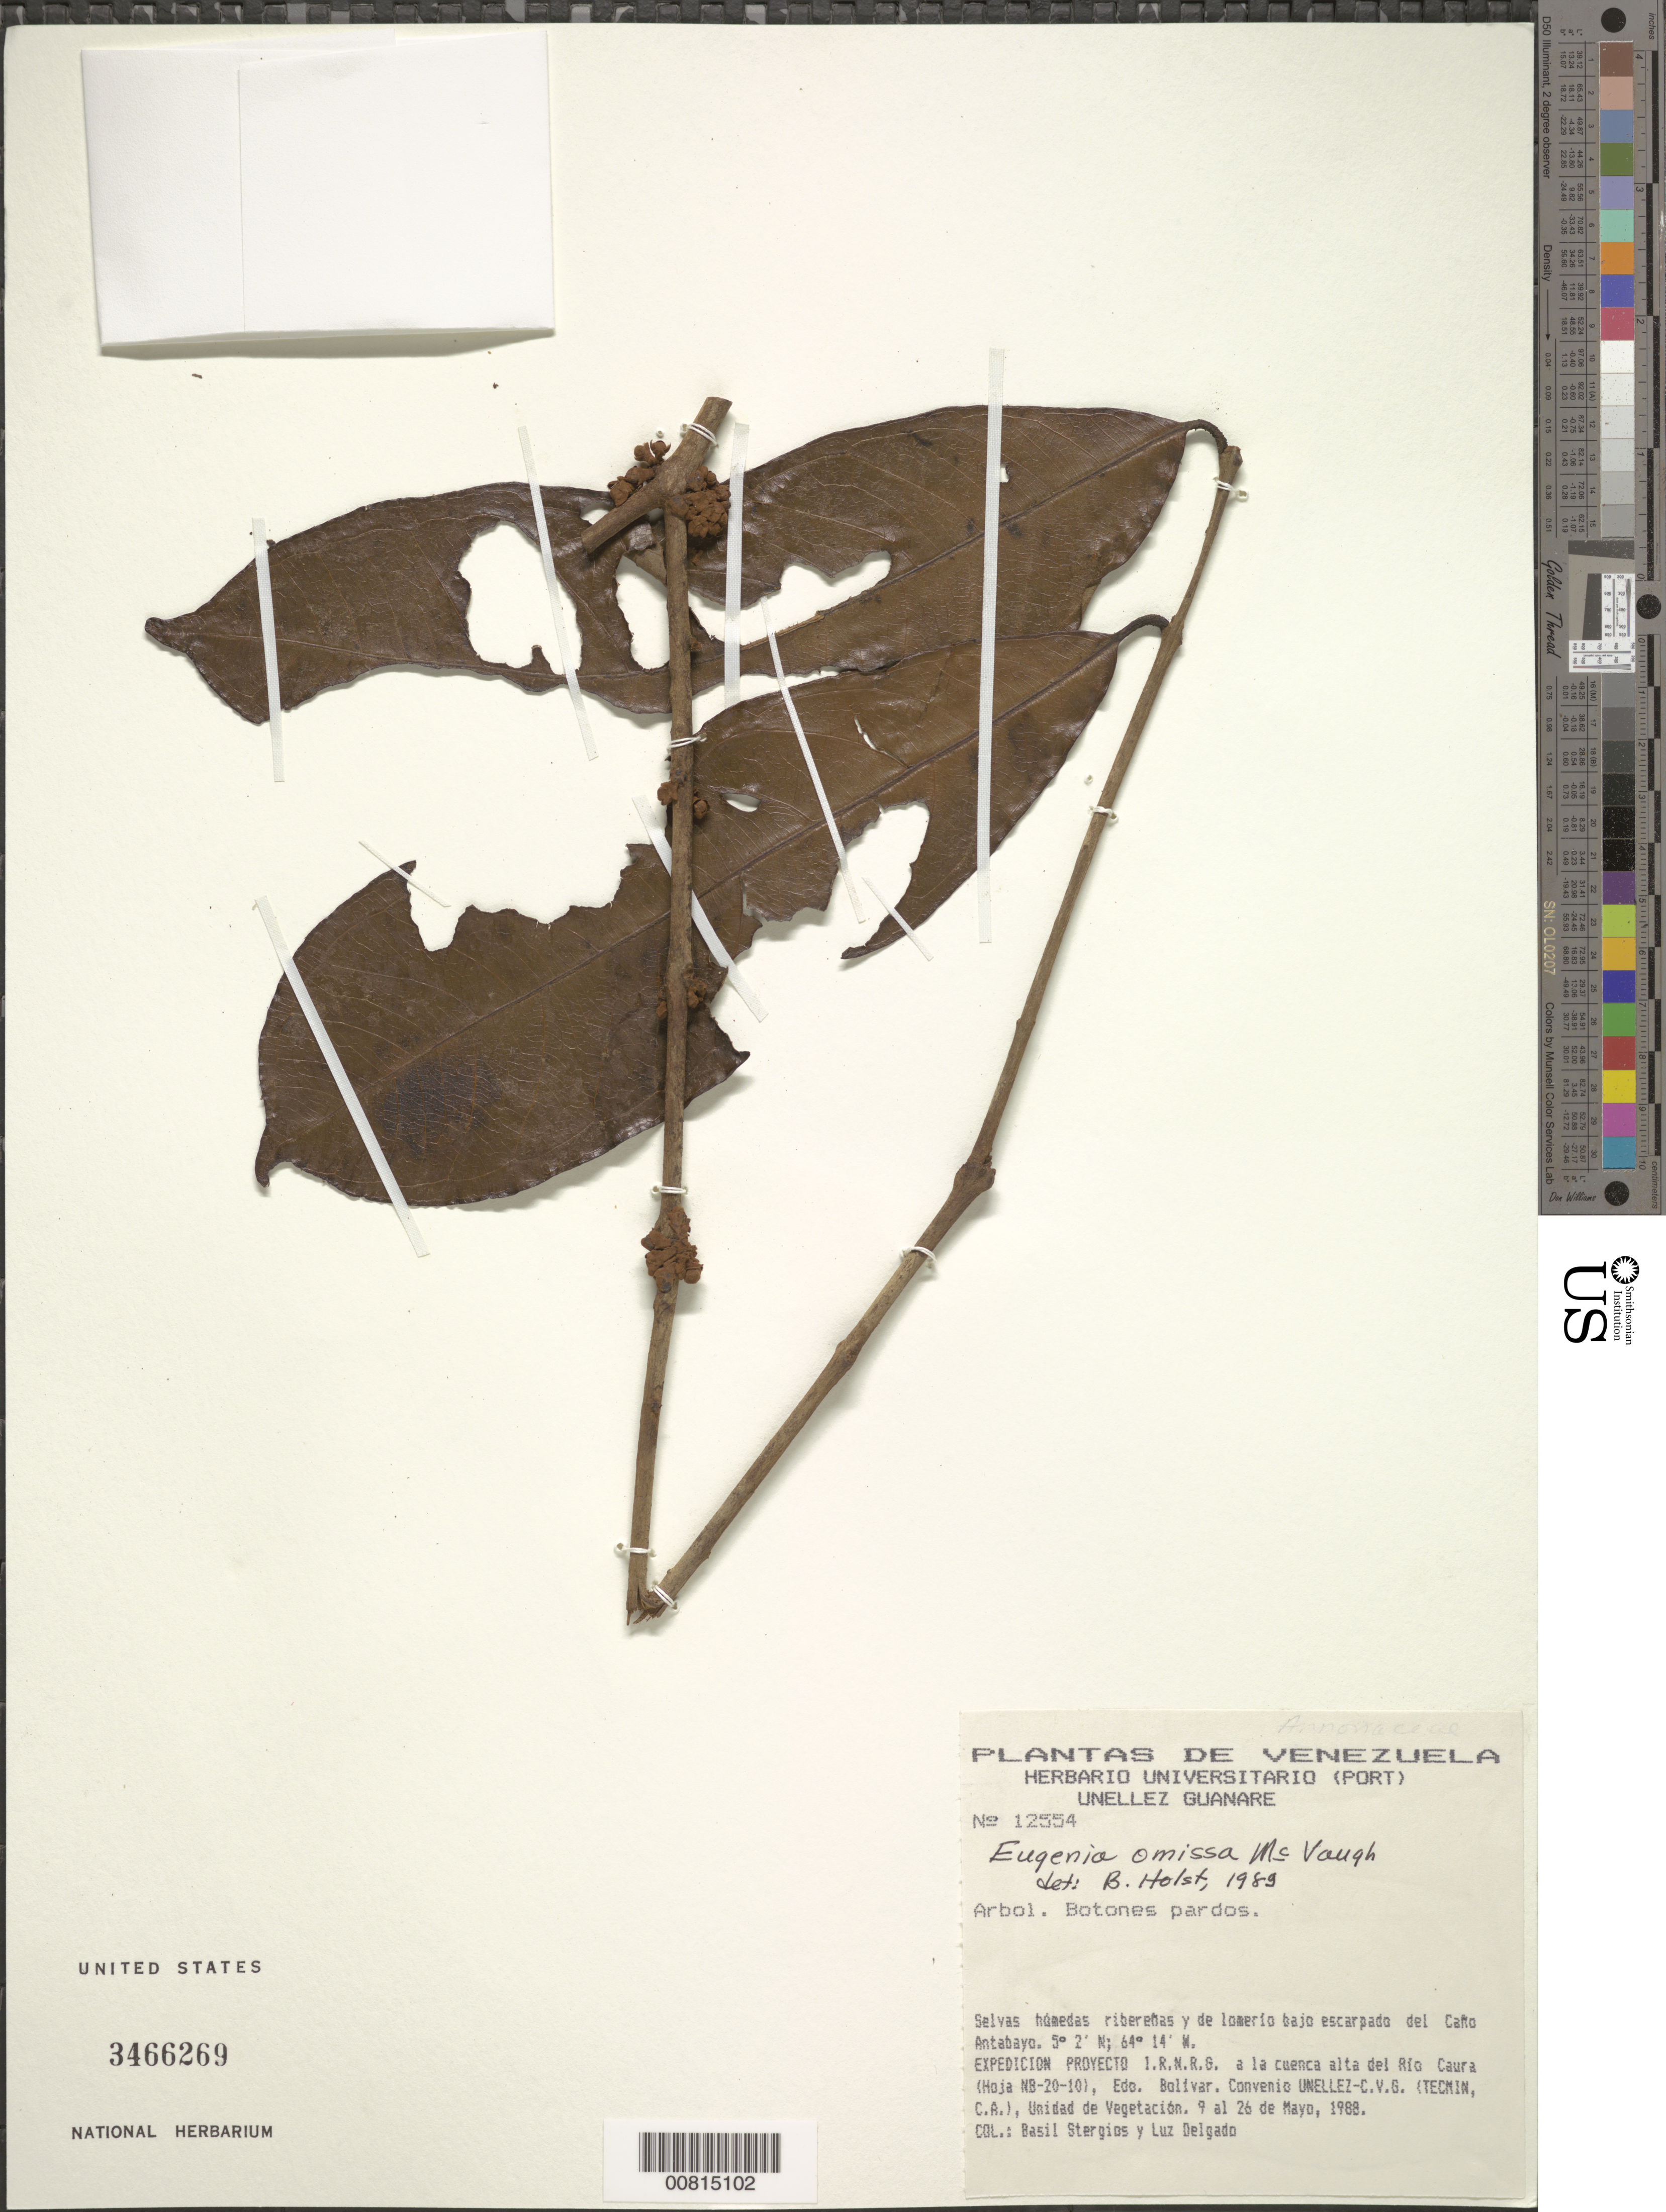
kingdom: Plantae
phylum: Tracheophyta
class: Magnoliopsida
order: Myrtales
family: Myrtaceae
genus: Eugenia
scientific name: Eugenia omissa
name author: McVaugh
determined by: Holst, Bruce K.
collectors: B. G. Stergios & L. Delgado V.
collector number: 12554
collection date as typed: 9-May-88 to 26-May-88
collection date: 1988-05-09/1988-05-26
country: Venezuela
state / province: Bolívar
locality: Río Caura, Caño Antabayo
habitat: Selvas húmedas riberenas y de lomero bajo escarpado del cano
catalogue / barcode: US 3466269